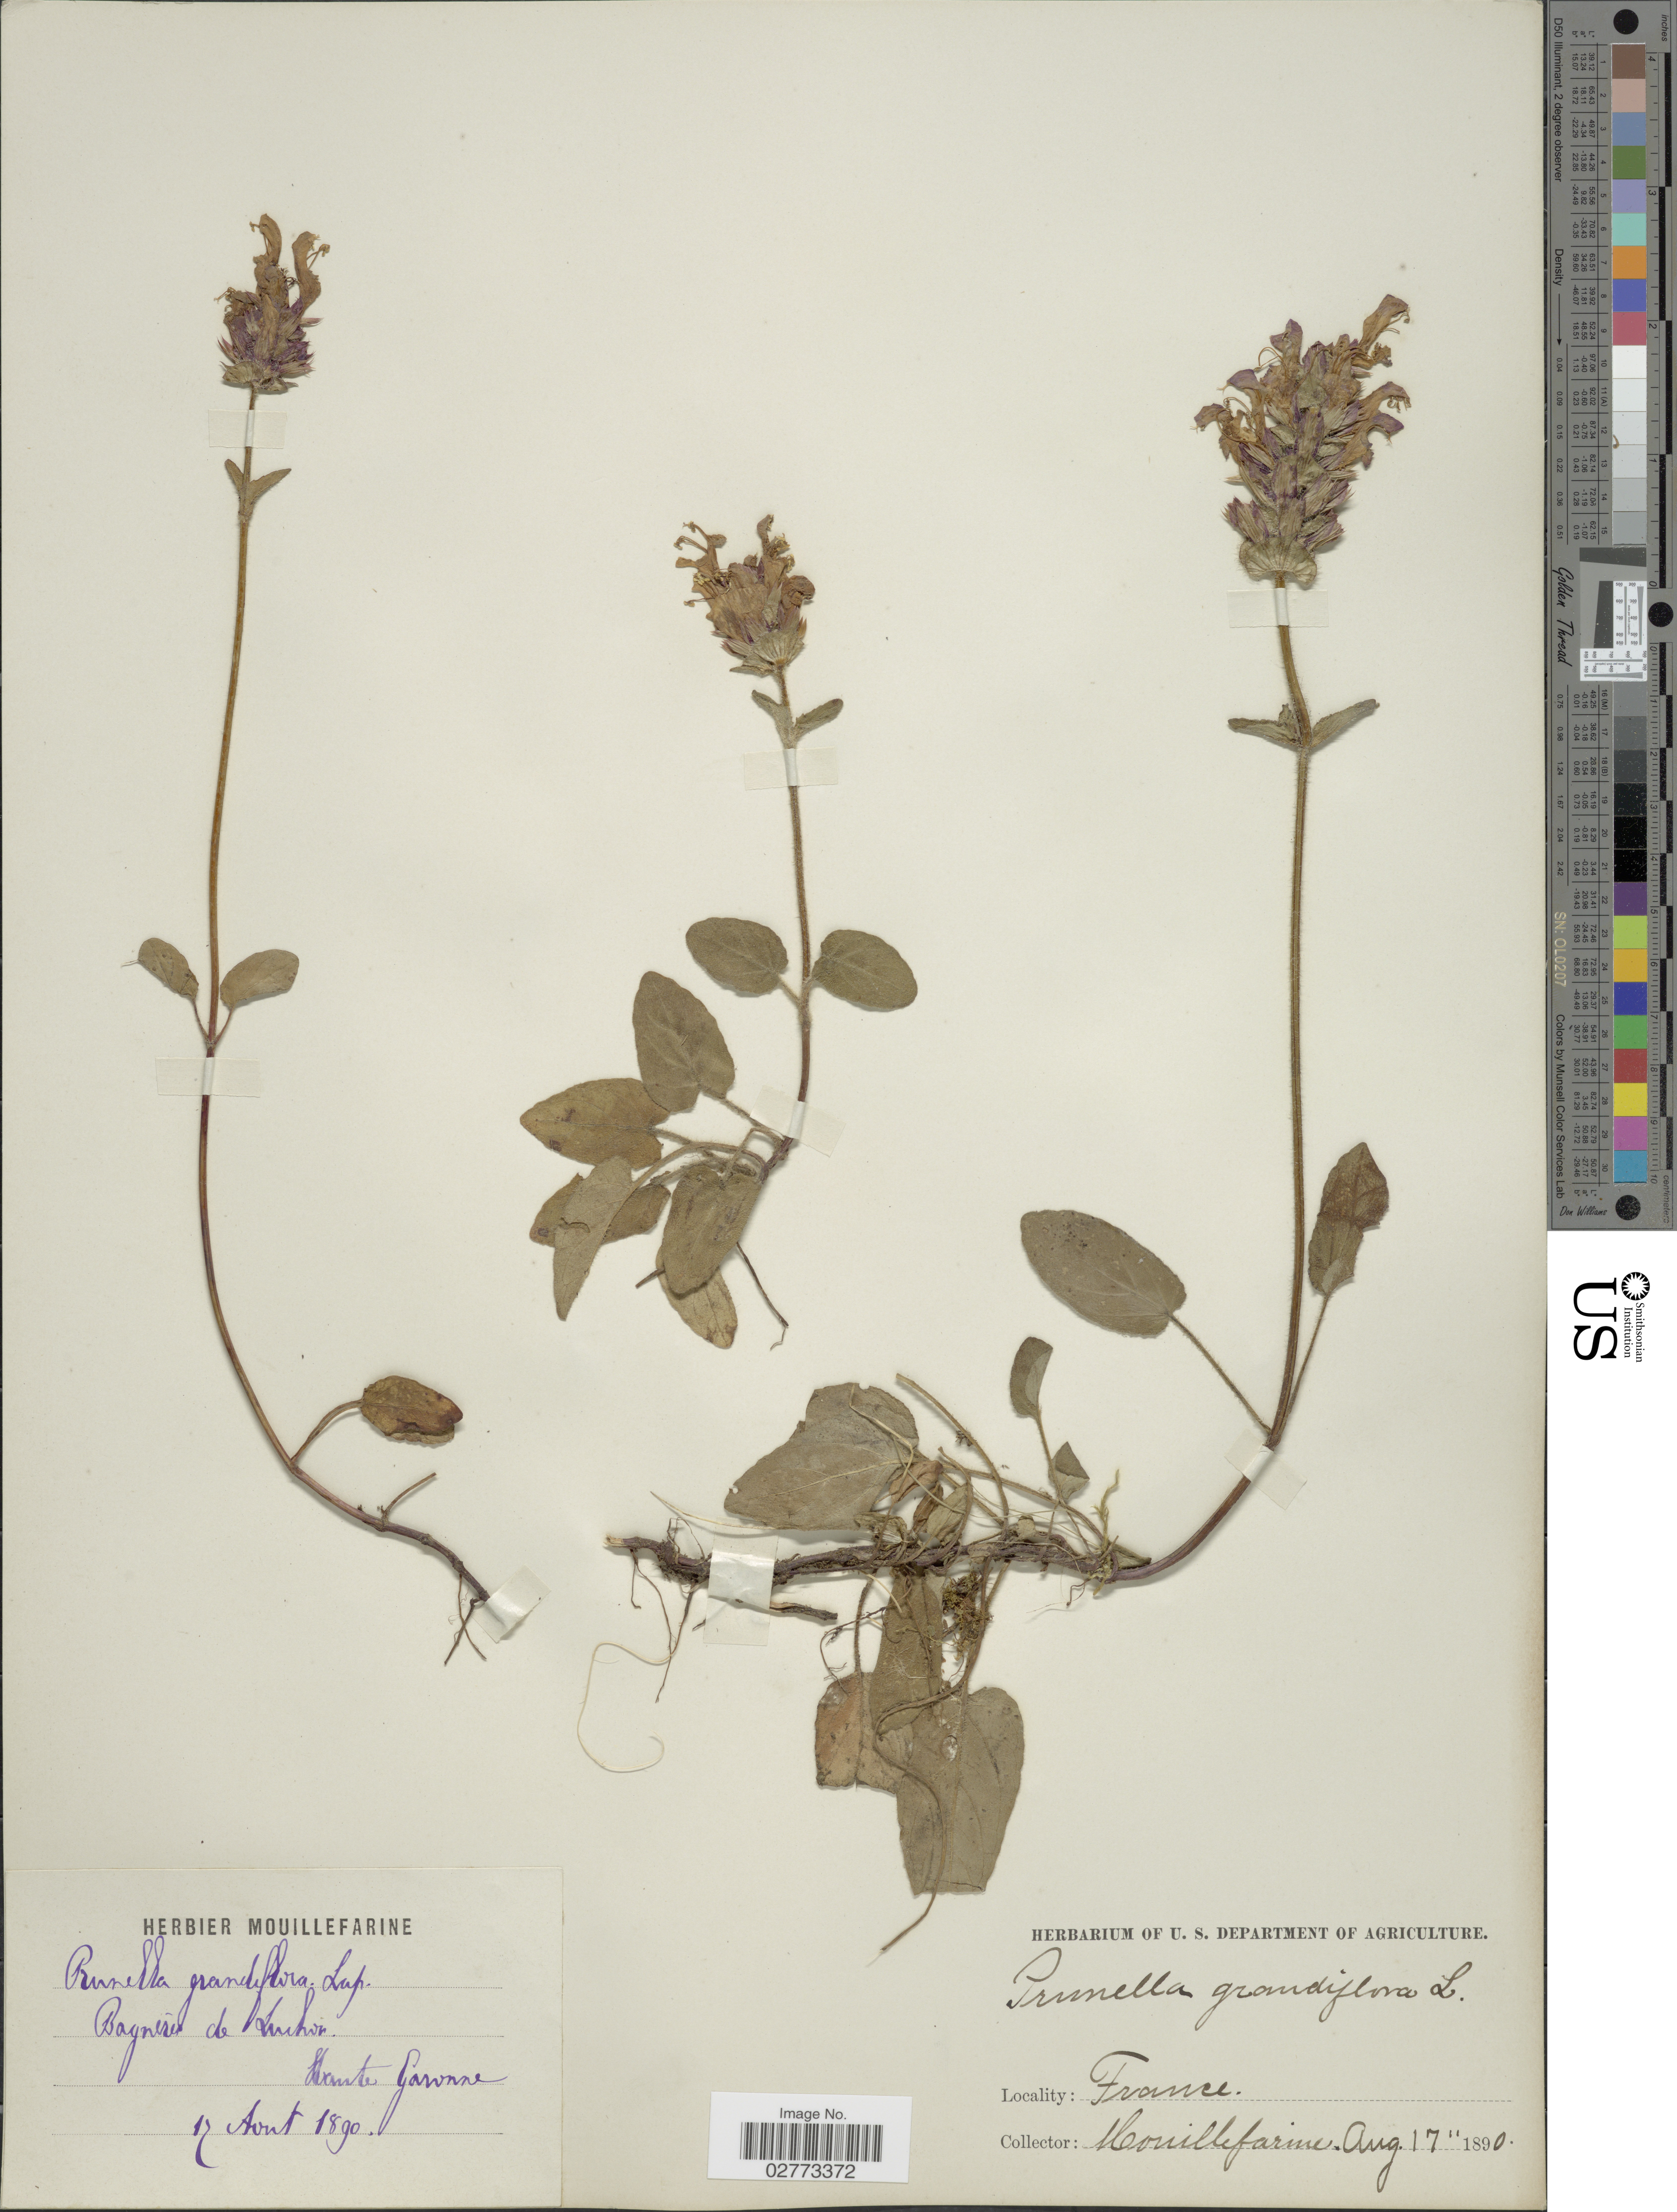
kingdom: Plantae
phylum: Tracheophyta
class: Magnoliopsida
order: Lamiales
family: Lamiaceae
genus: Prunella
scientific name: Prunella grandiflora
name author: (L.) Turra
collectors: A. Mouillefarine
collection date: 1890-08-17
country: France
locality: Bagneres de Luchon. Haute Garonne.